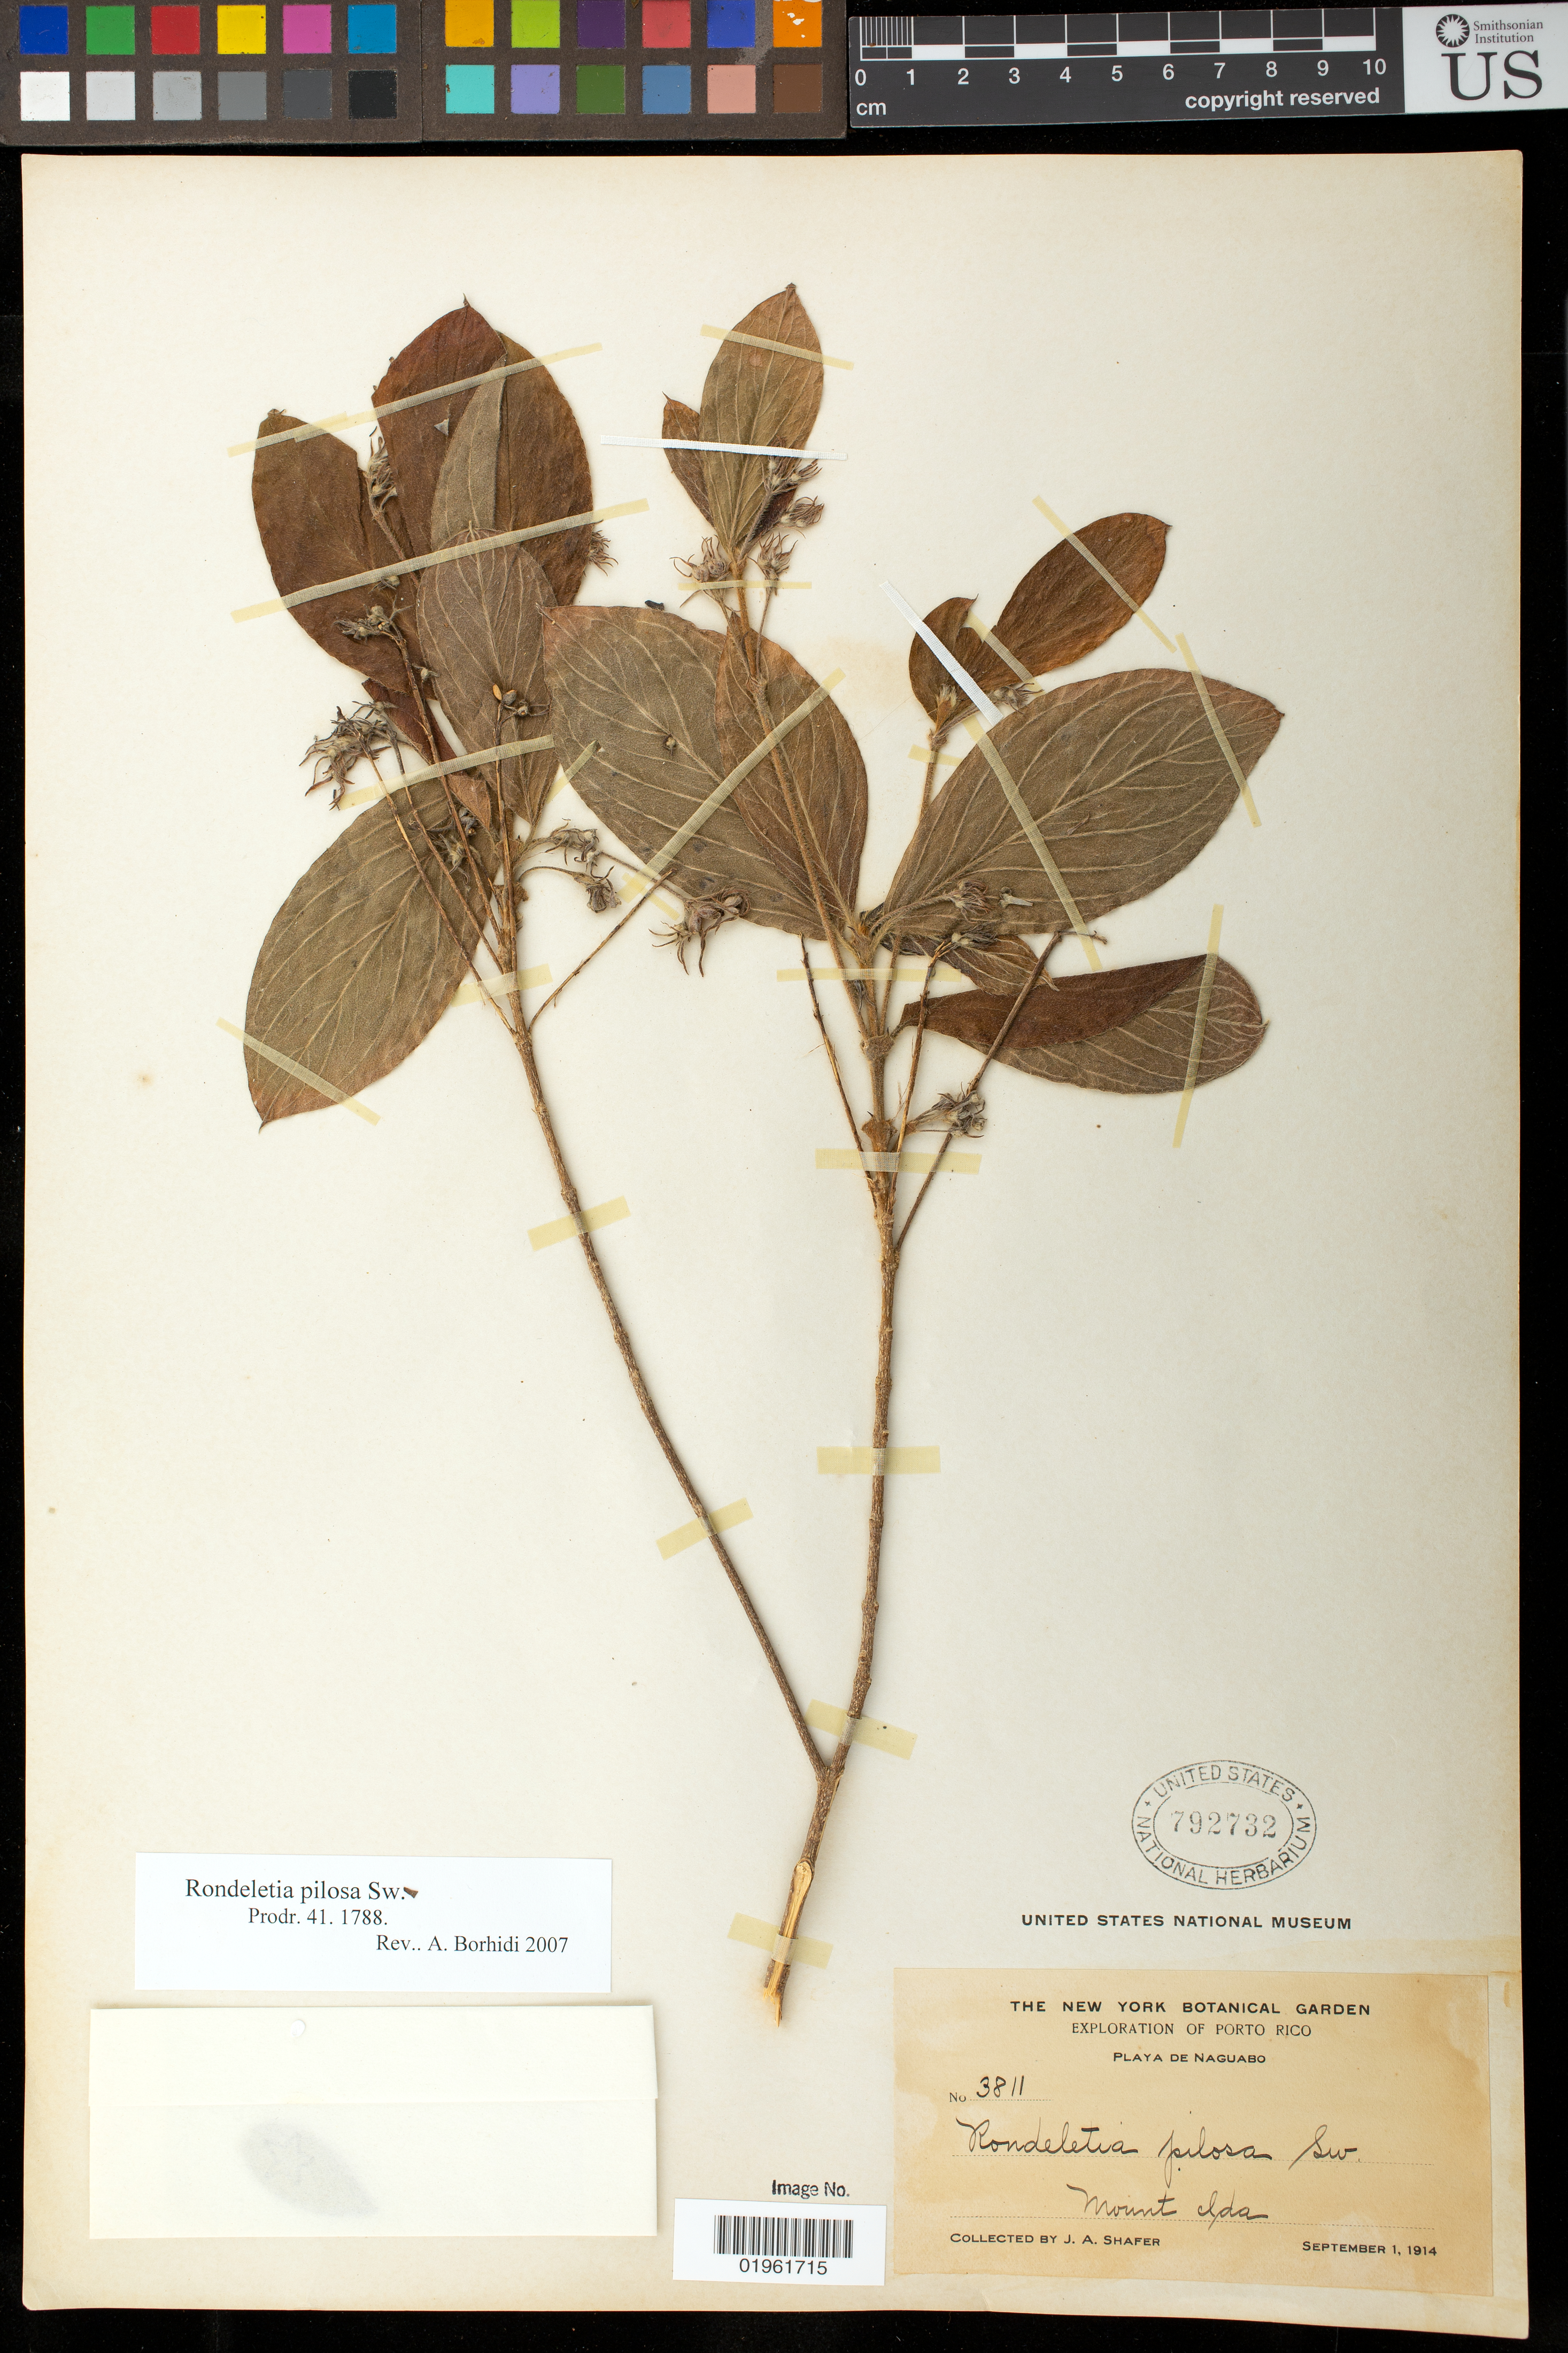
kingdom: Plantae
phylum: Tracheophyta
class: Magnoliopsida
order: Gentianales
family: Rubiaceae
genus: Rondeletia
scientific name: Rondeletia pilosa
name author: Sw.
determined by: Borhidi, Attila L.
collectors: J. A. Shafer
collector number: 3811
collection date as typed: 01 Sep 1914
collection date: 1914-09-01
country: Puerto Rico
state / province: Naguabo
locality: Playa de Naguabo. Low ground, Mount Ida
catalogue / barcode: US 792732